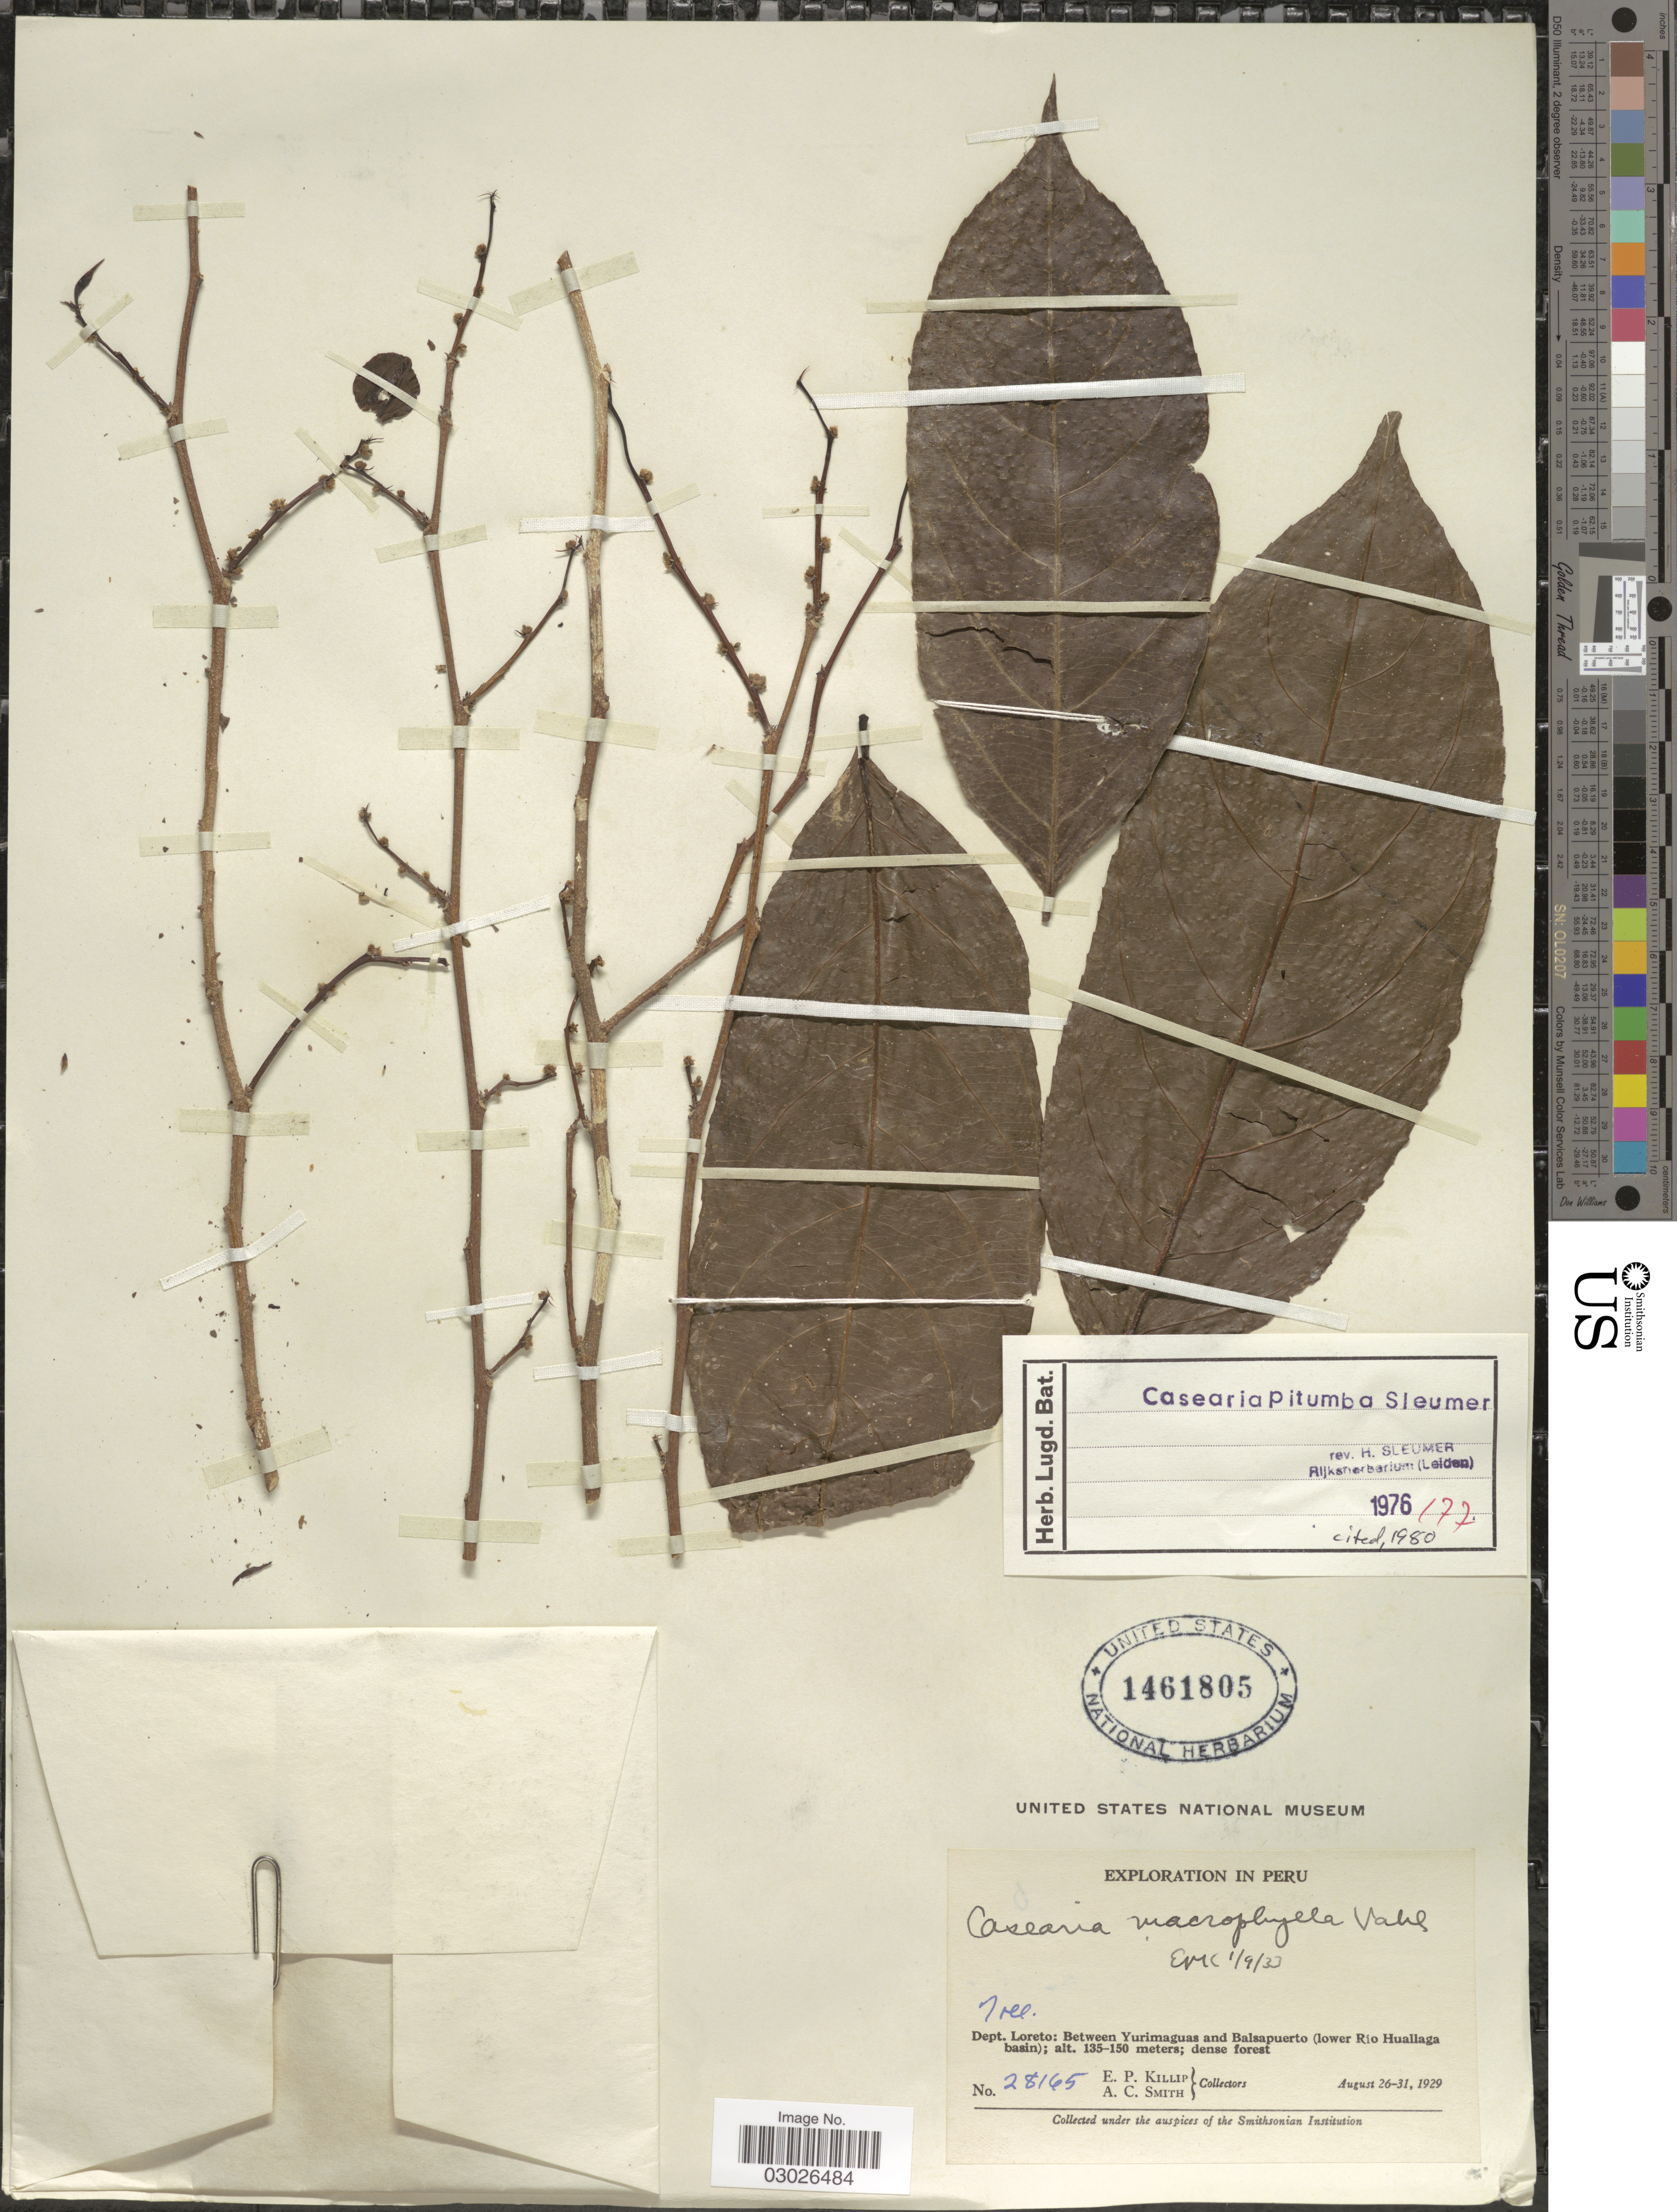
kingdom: Plantae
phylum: Tracheophyta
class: Magnoliopsida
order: Malpighiales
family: Salicaceae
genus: Casearia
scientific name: Casearia pitumba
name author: Sleumer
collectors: E. P. Killip & A. C. Smith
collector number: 28165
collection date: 1929-08-26/1929-08-31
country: Peru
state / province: Loreto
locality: Dept. Loreto: Between Yurimaguas and Balsapuerto (lower Río Huallaga basin).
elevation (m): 135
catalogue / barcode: US 1461805